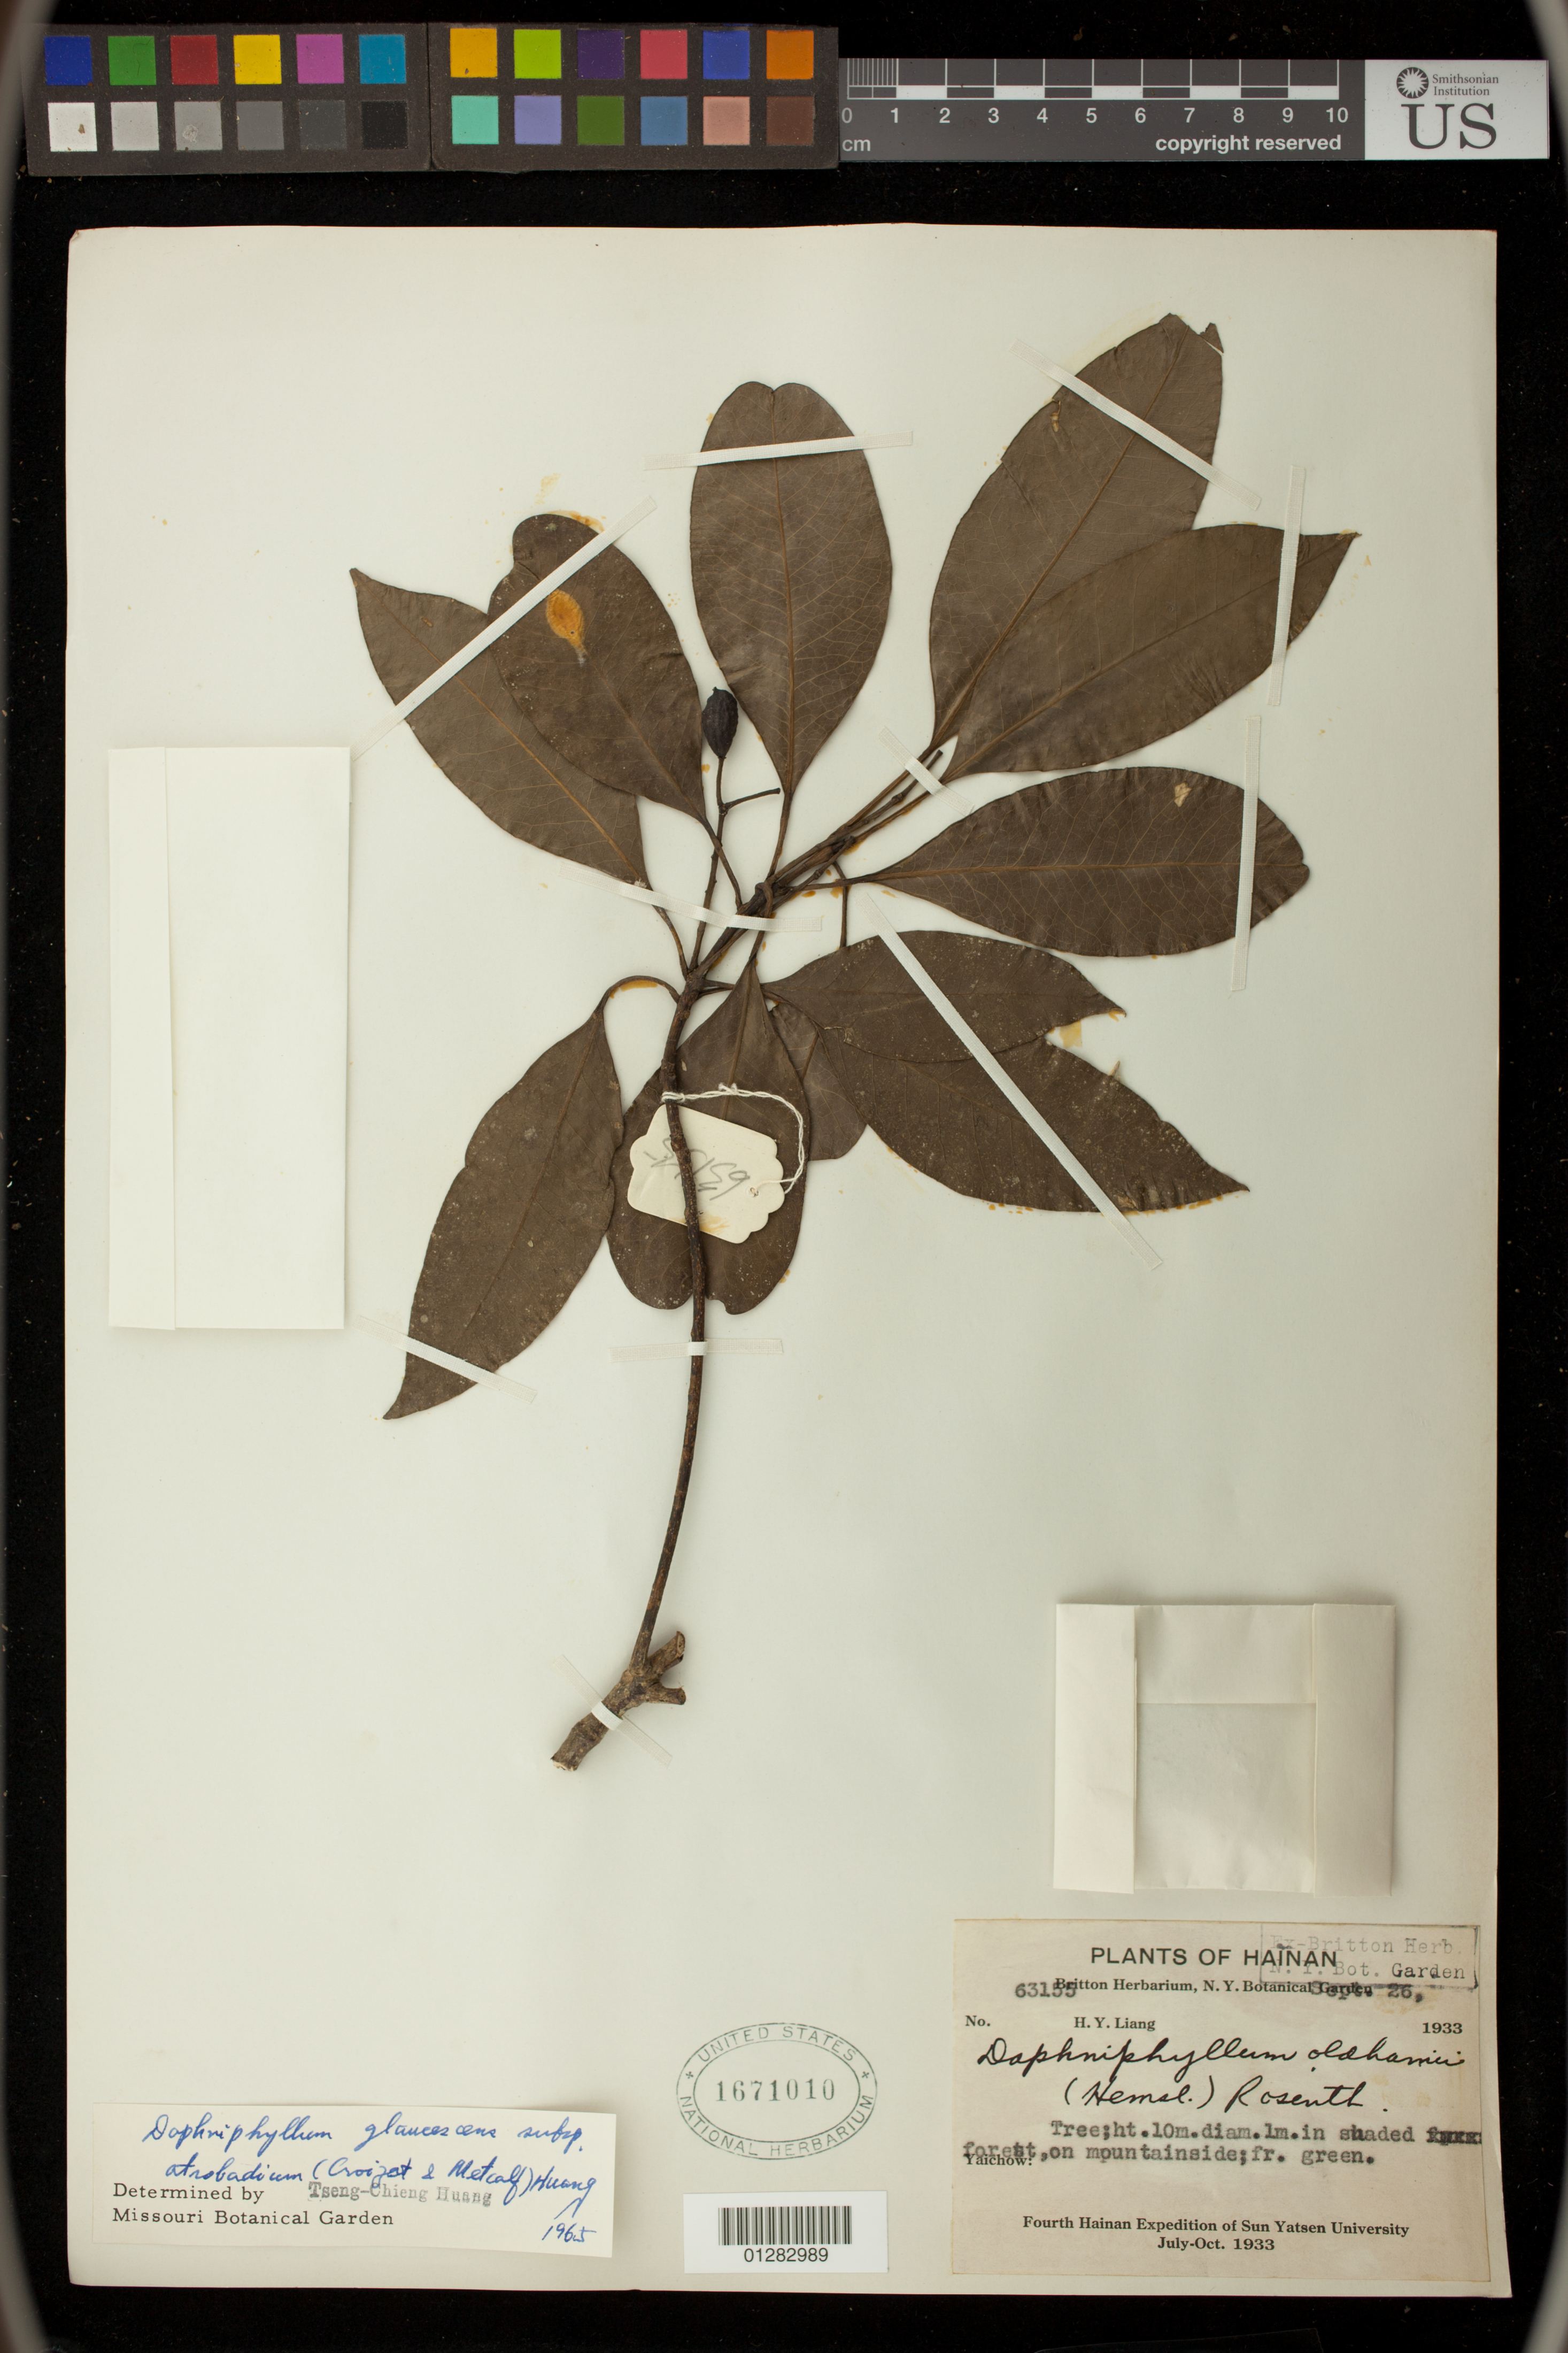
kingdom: Plantae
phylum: Tracheophyta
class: Magnoliopsida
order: Saxifragales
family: Daphniphyllaceae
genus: Daphniphyllum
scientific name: Daphniphyllum glaucescens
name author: Blume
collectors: H. Y. Liang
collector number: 63155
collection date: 1933-09-26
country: China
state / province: Hainan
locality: Yaichow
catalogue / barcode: US 1671010